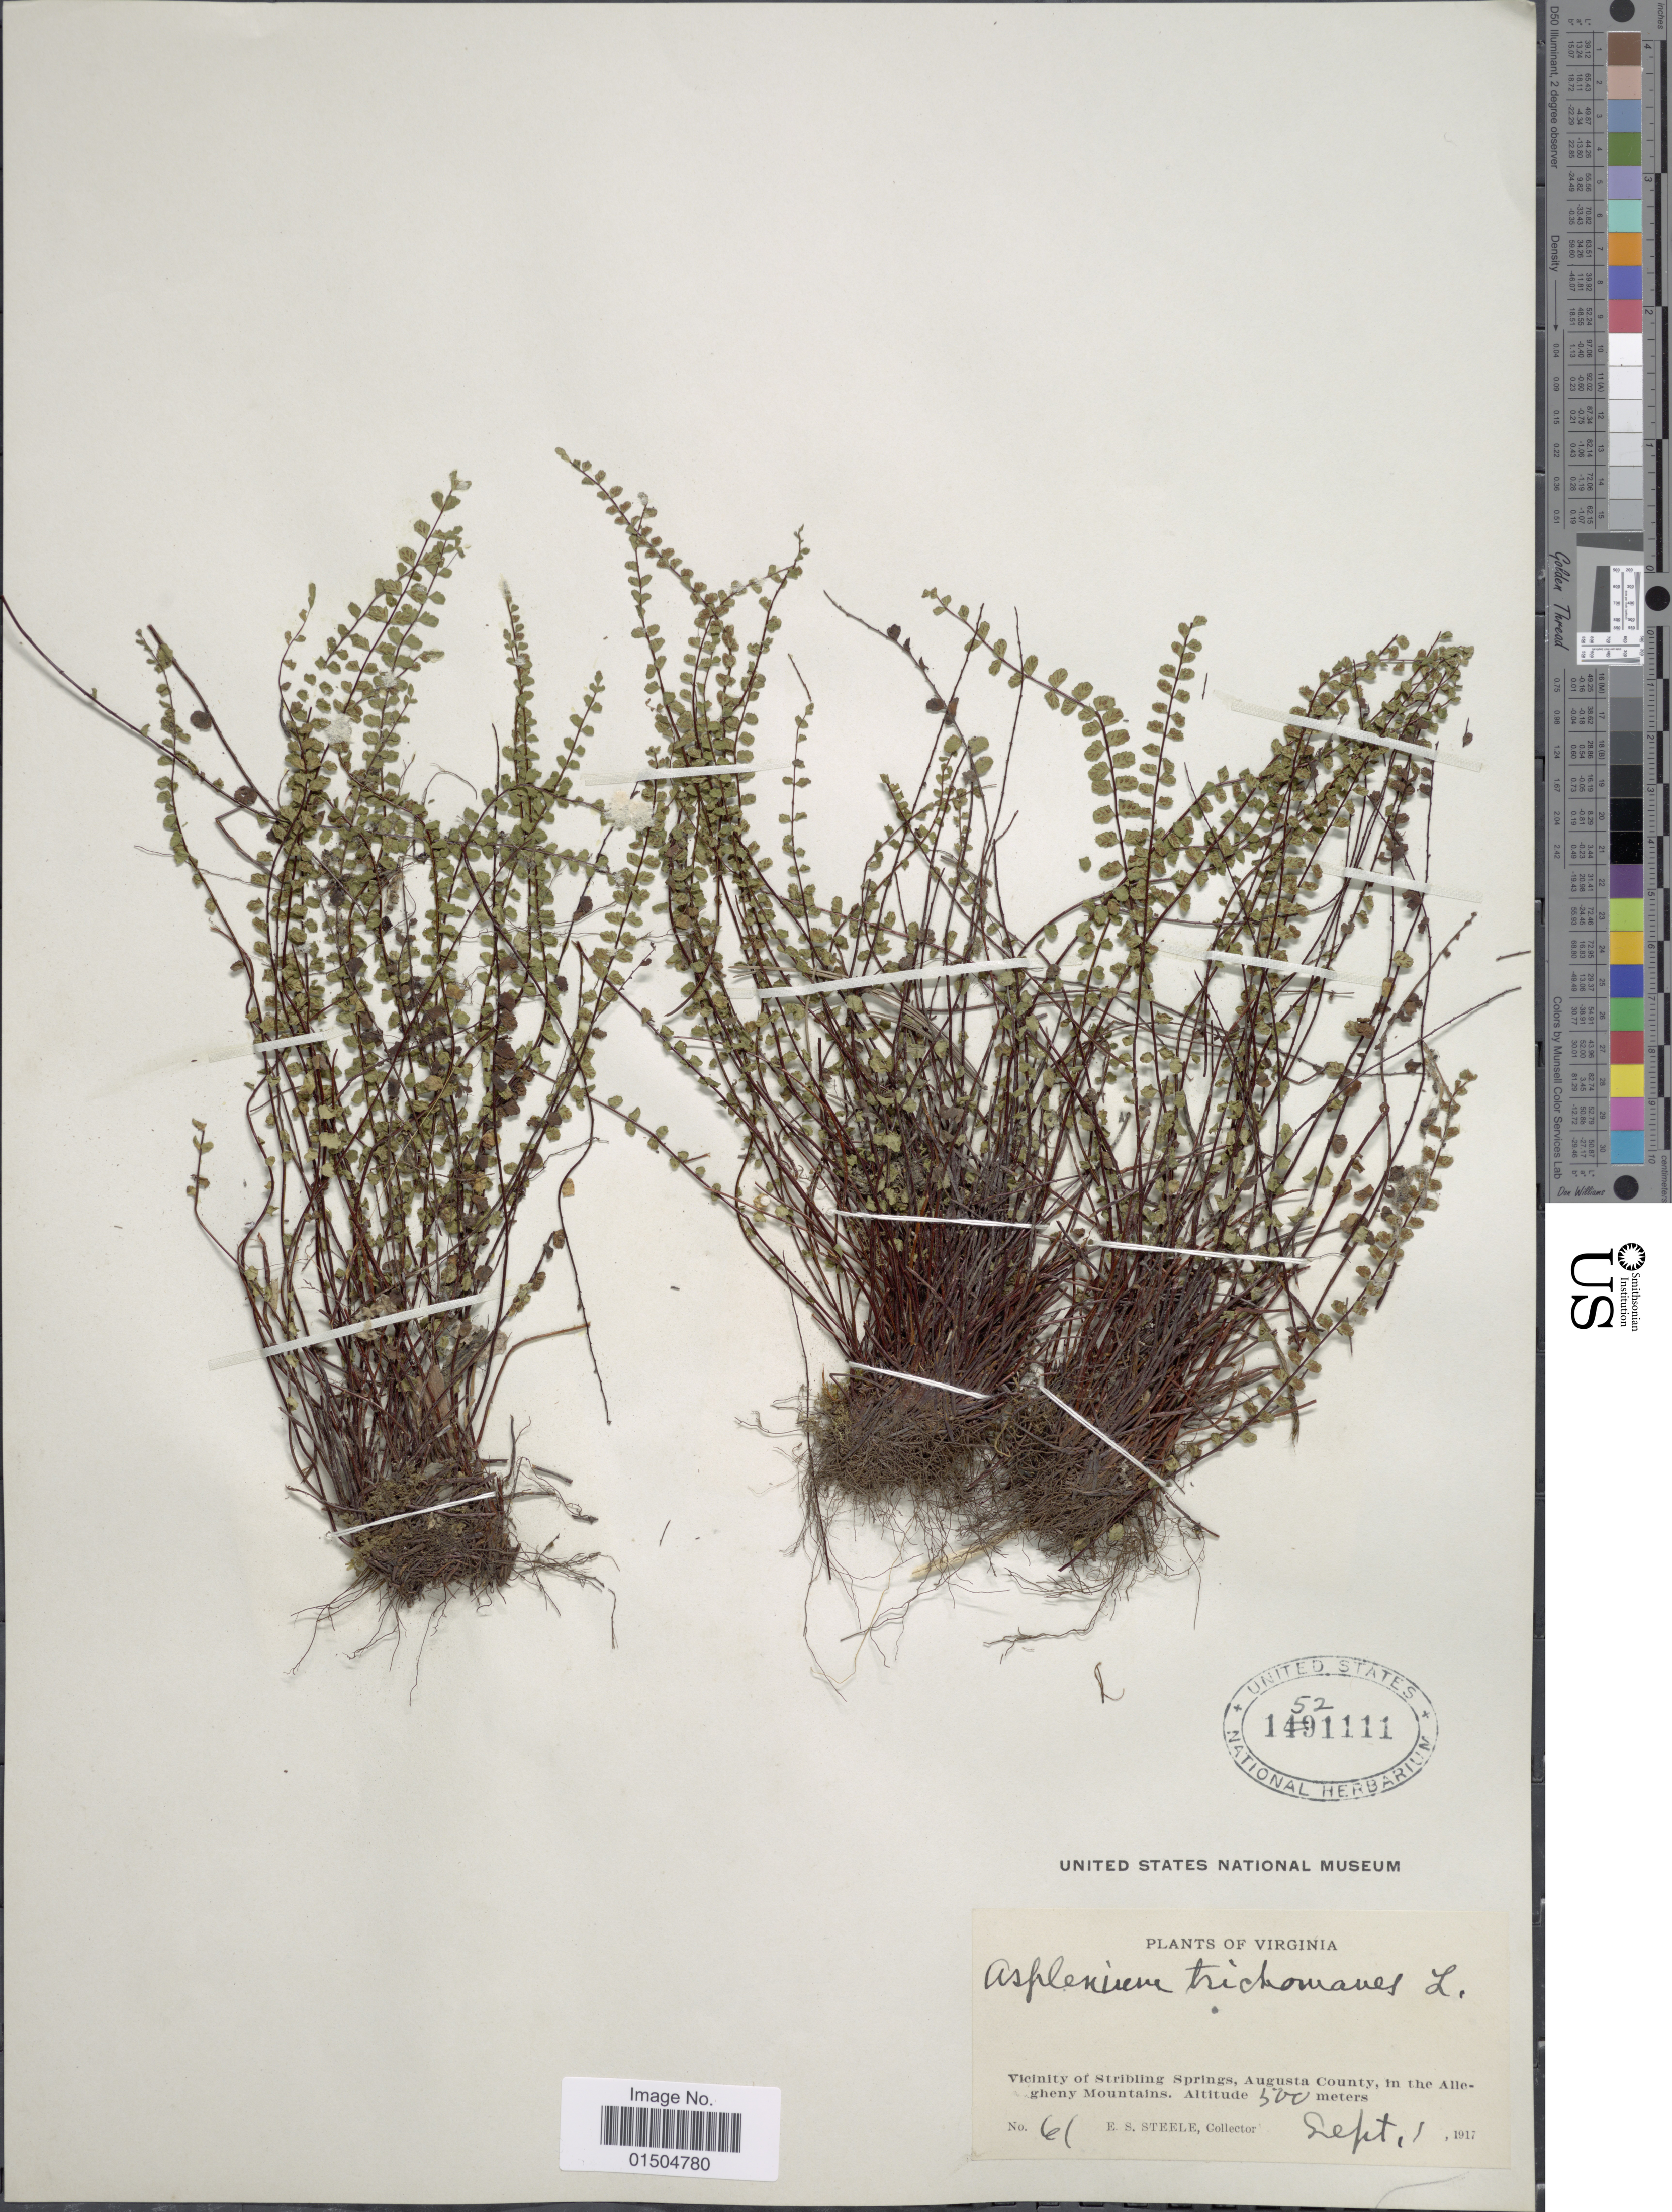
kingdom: Plantae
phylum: Tracheophyta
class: Polypodiopsida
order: Polypodiales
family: Aspleniaceae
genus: Asplenium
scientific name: Asplenium trichomanes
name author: L.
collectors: E. Steele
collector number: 61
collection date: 1917-09-01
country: United States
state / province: Virginia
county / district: Augusta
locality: Vicinity of Stribing Springs, Augusta County, in the Allegheny Mountains.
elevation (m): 500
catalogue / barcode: US 1521111